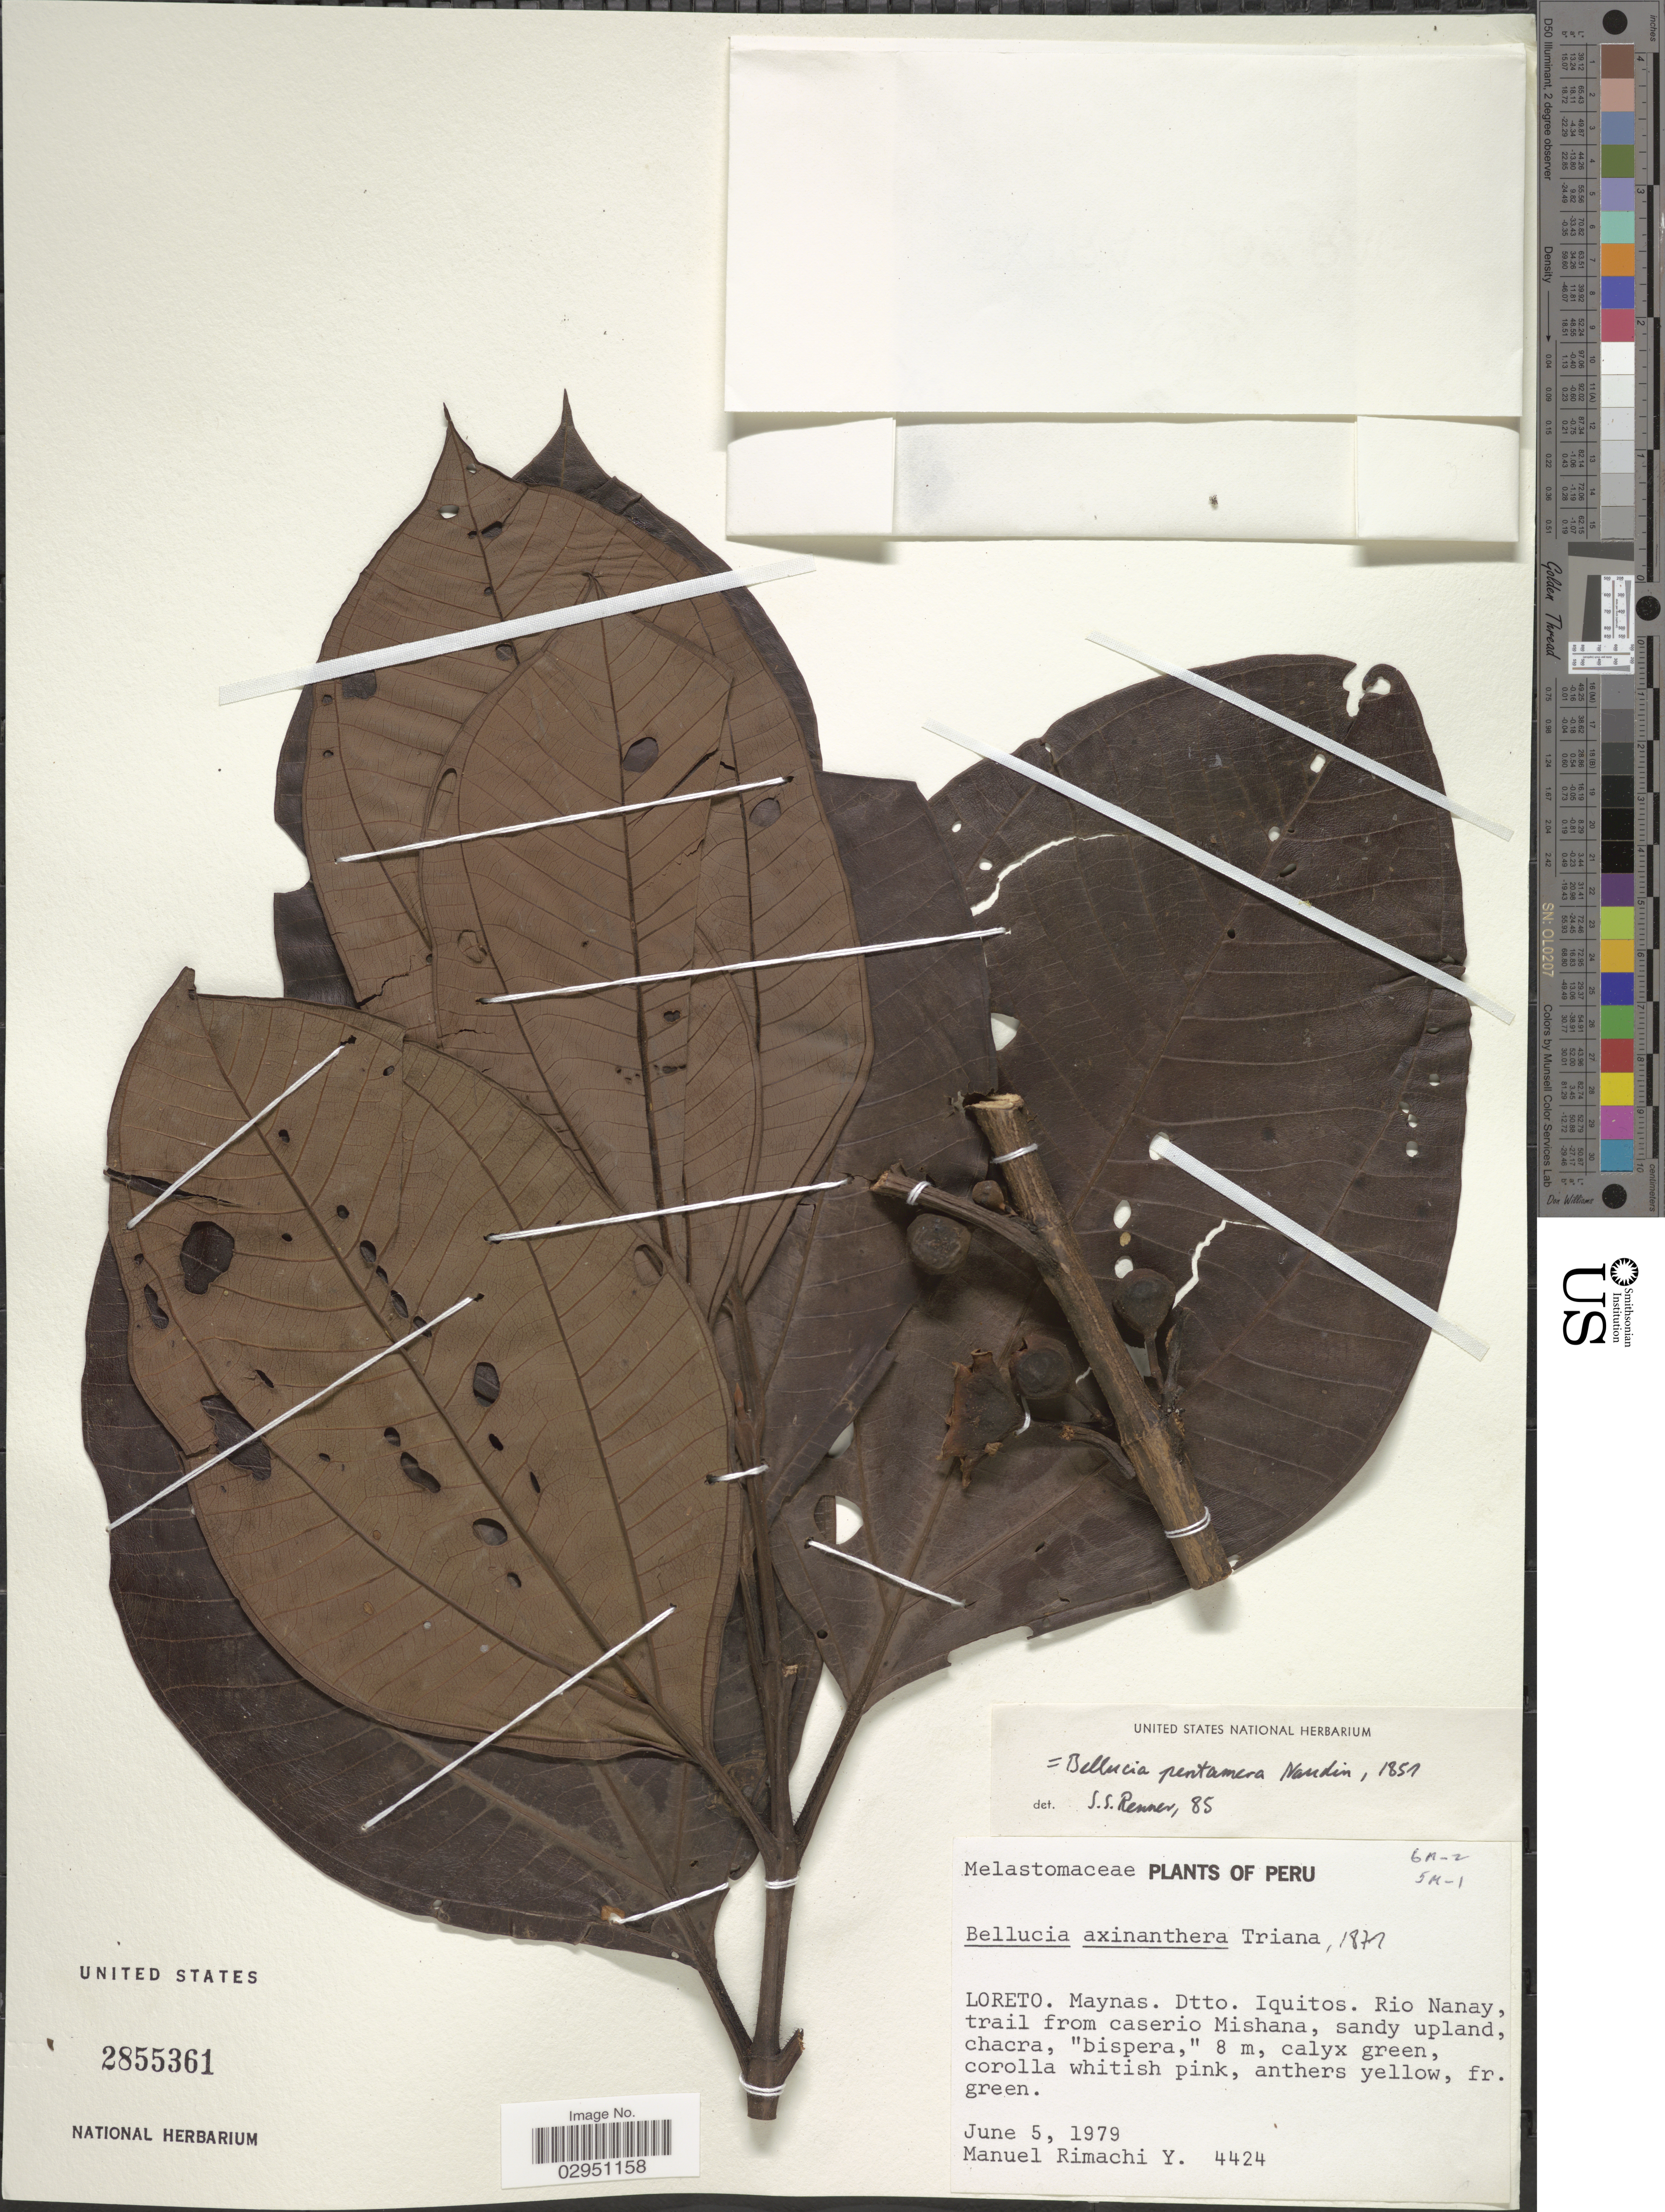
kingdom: Plantae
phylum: Tracheophyta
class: Magnoliopsida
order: Myrtales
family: Melastomataceae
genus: Bellucia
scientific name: Bellucia pentamera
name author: Naudin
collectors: M. Rimachi Y.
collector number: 4424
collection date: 1979-06-05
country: Peru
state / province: Loreto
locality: Maynas. Dtto. Iquitos. Rio Nanay, trail from caserio Mishana.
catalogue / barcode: US 2855361